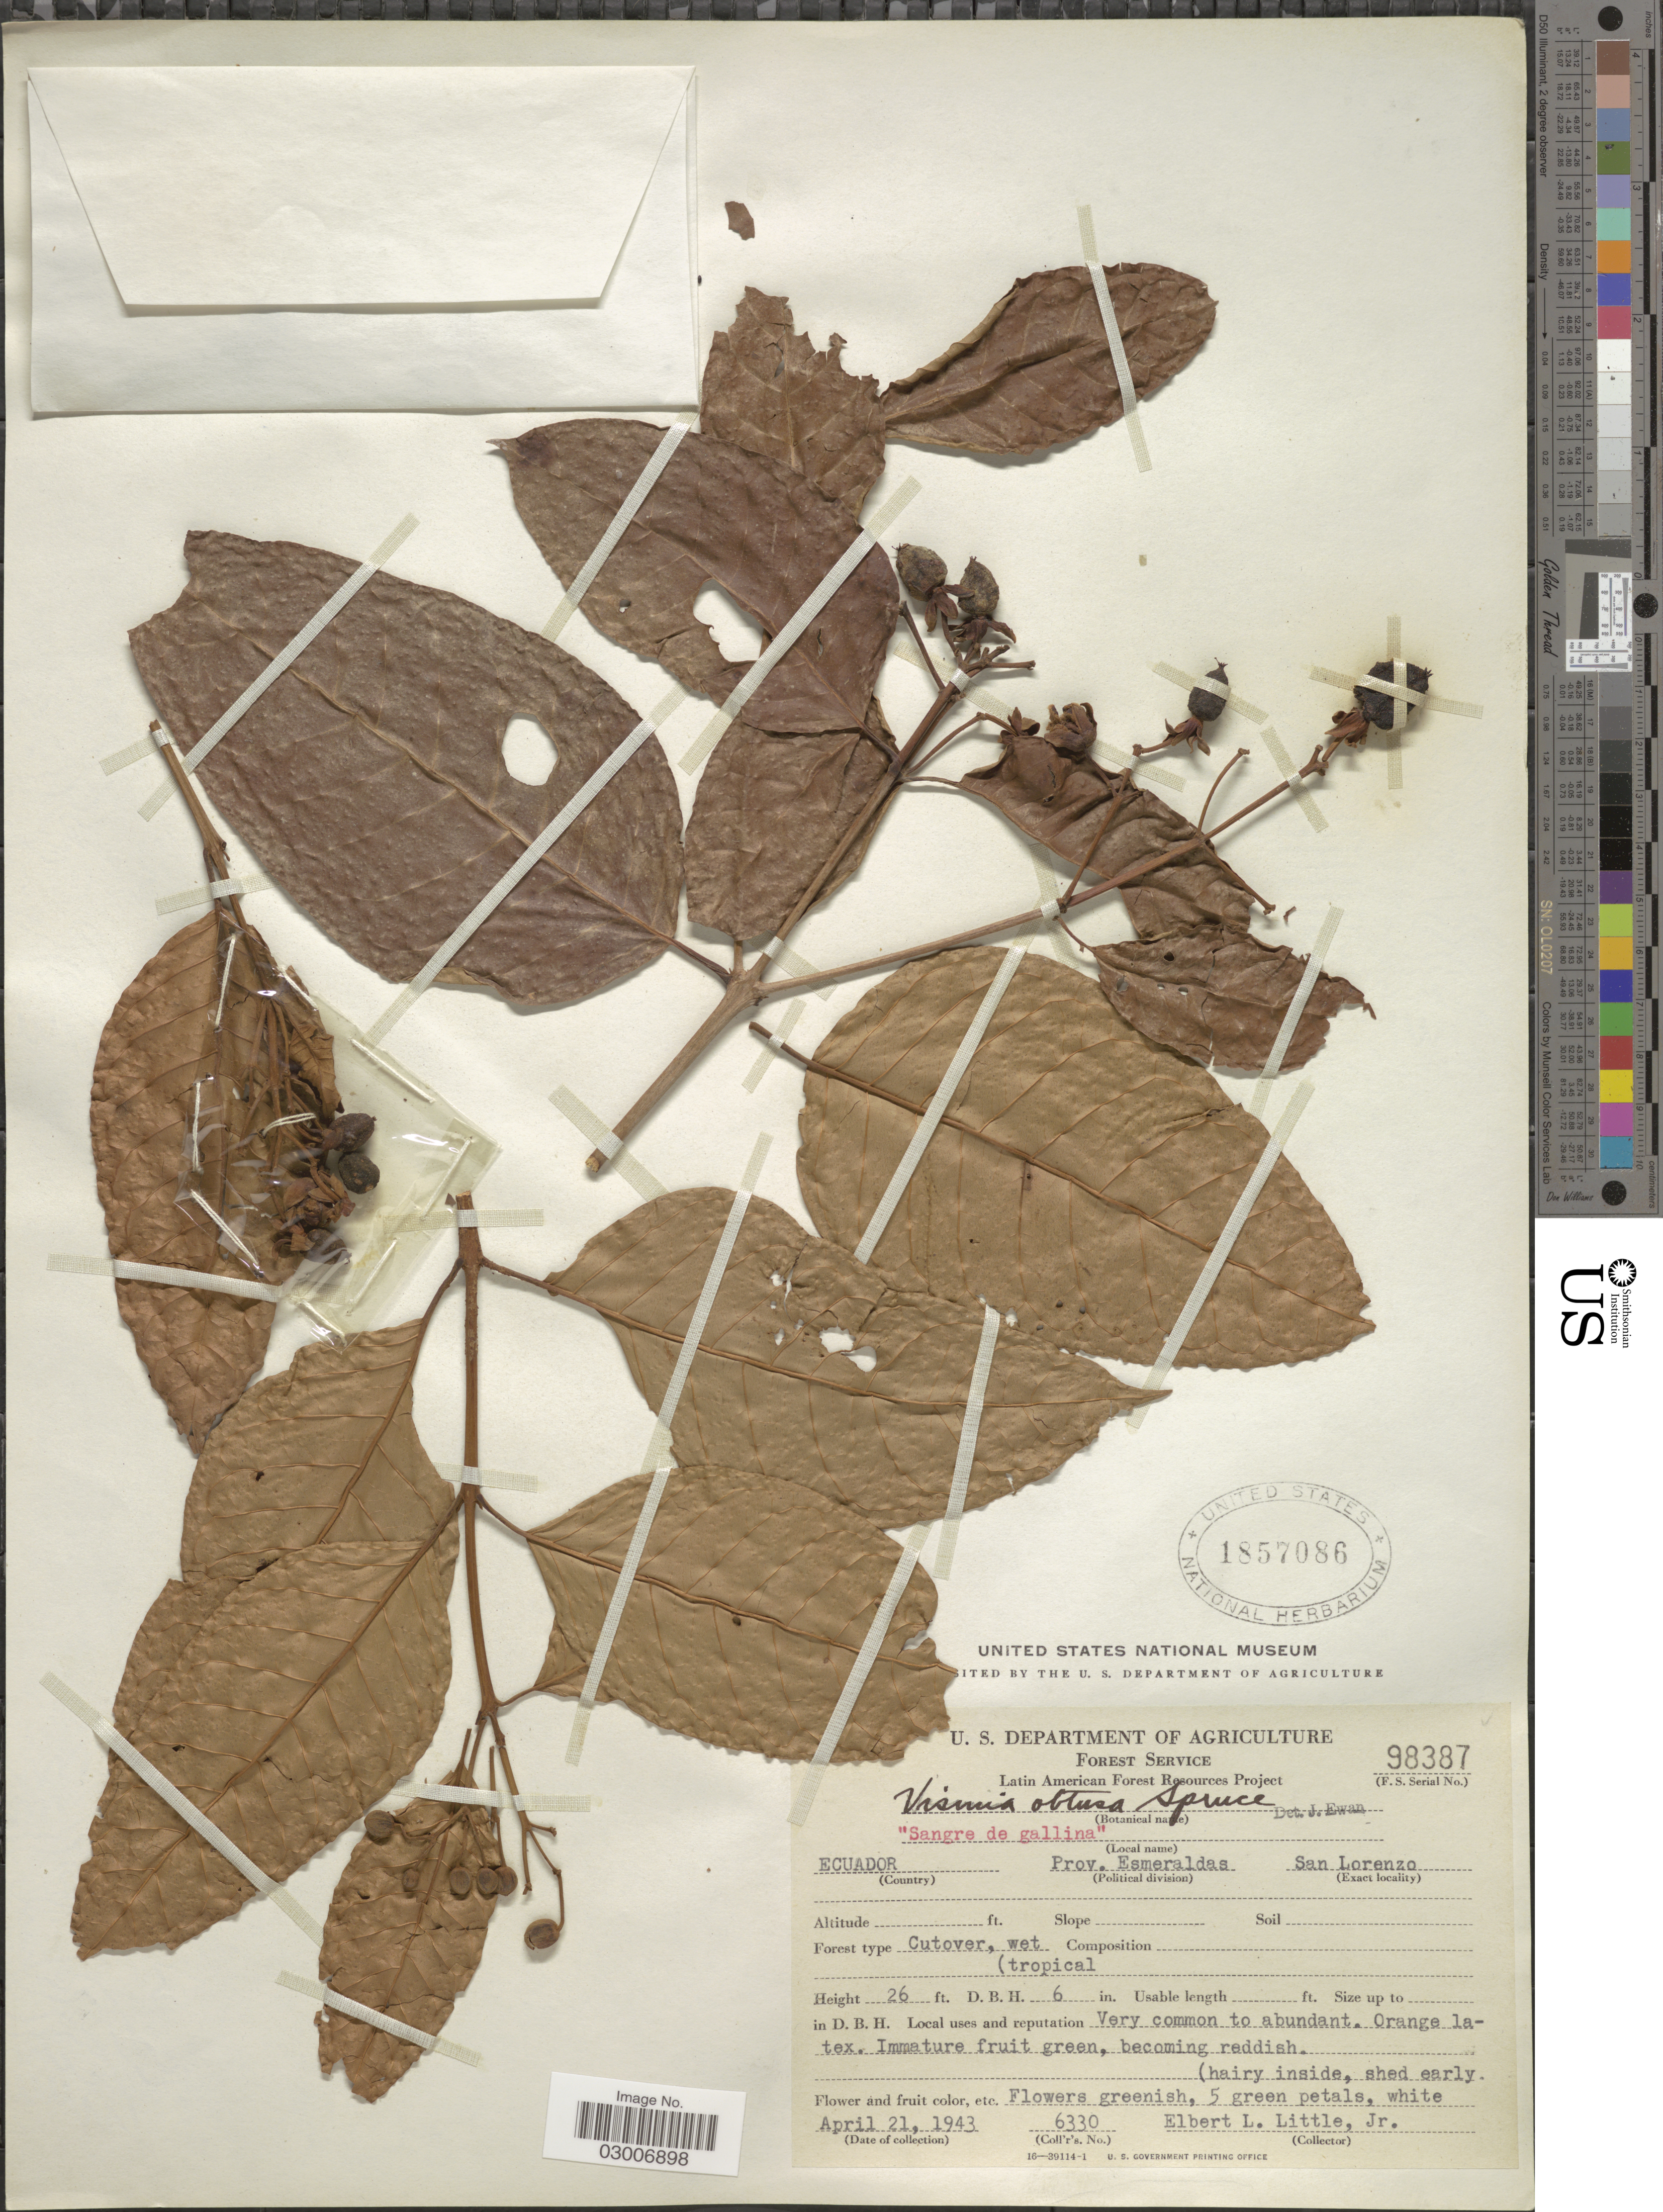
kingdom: Plantae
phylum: Tracheophyta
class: Magnoliopsida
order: Malpighiales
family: Hypericaceae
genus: Vismia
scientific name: Vismia obtusa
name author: Spruce ex Reichardt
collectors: E. L. Little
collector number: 6330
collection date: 1943-04-21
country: Ecuador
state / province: Esmeraldas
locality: Prov. Esmeraldas. San Lorenzo.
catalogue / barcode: US 1857086